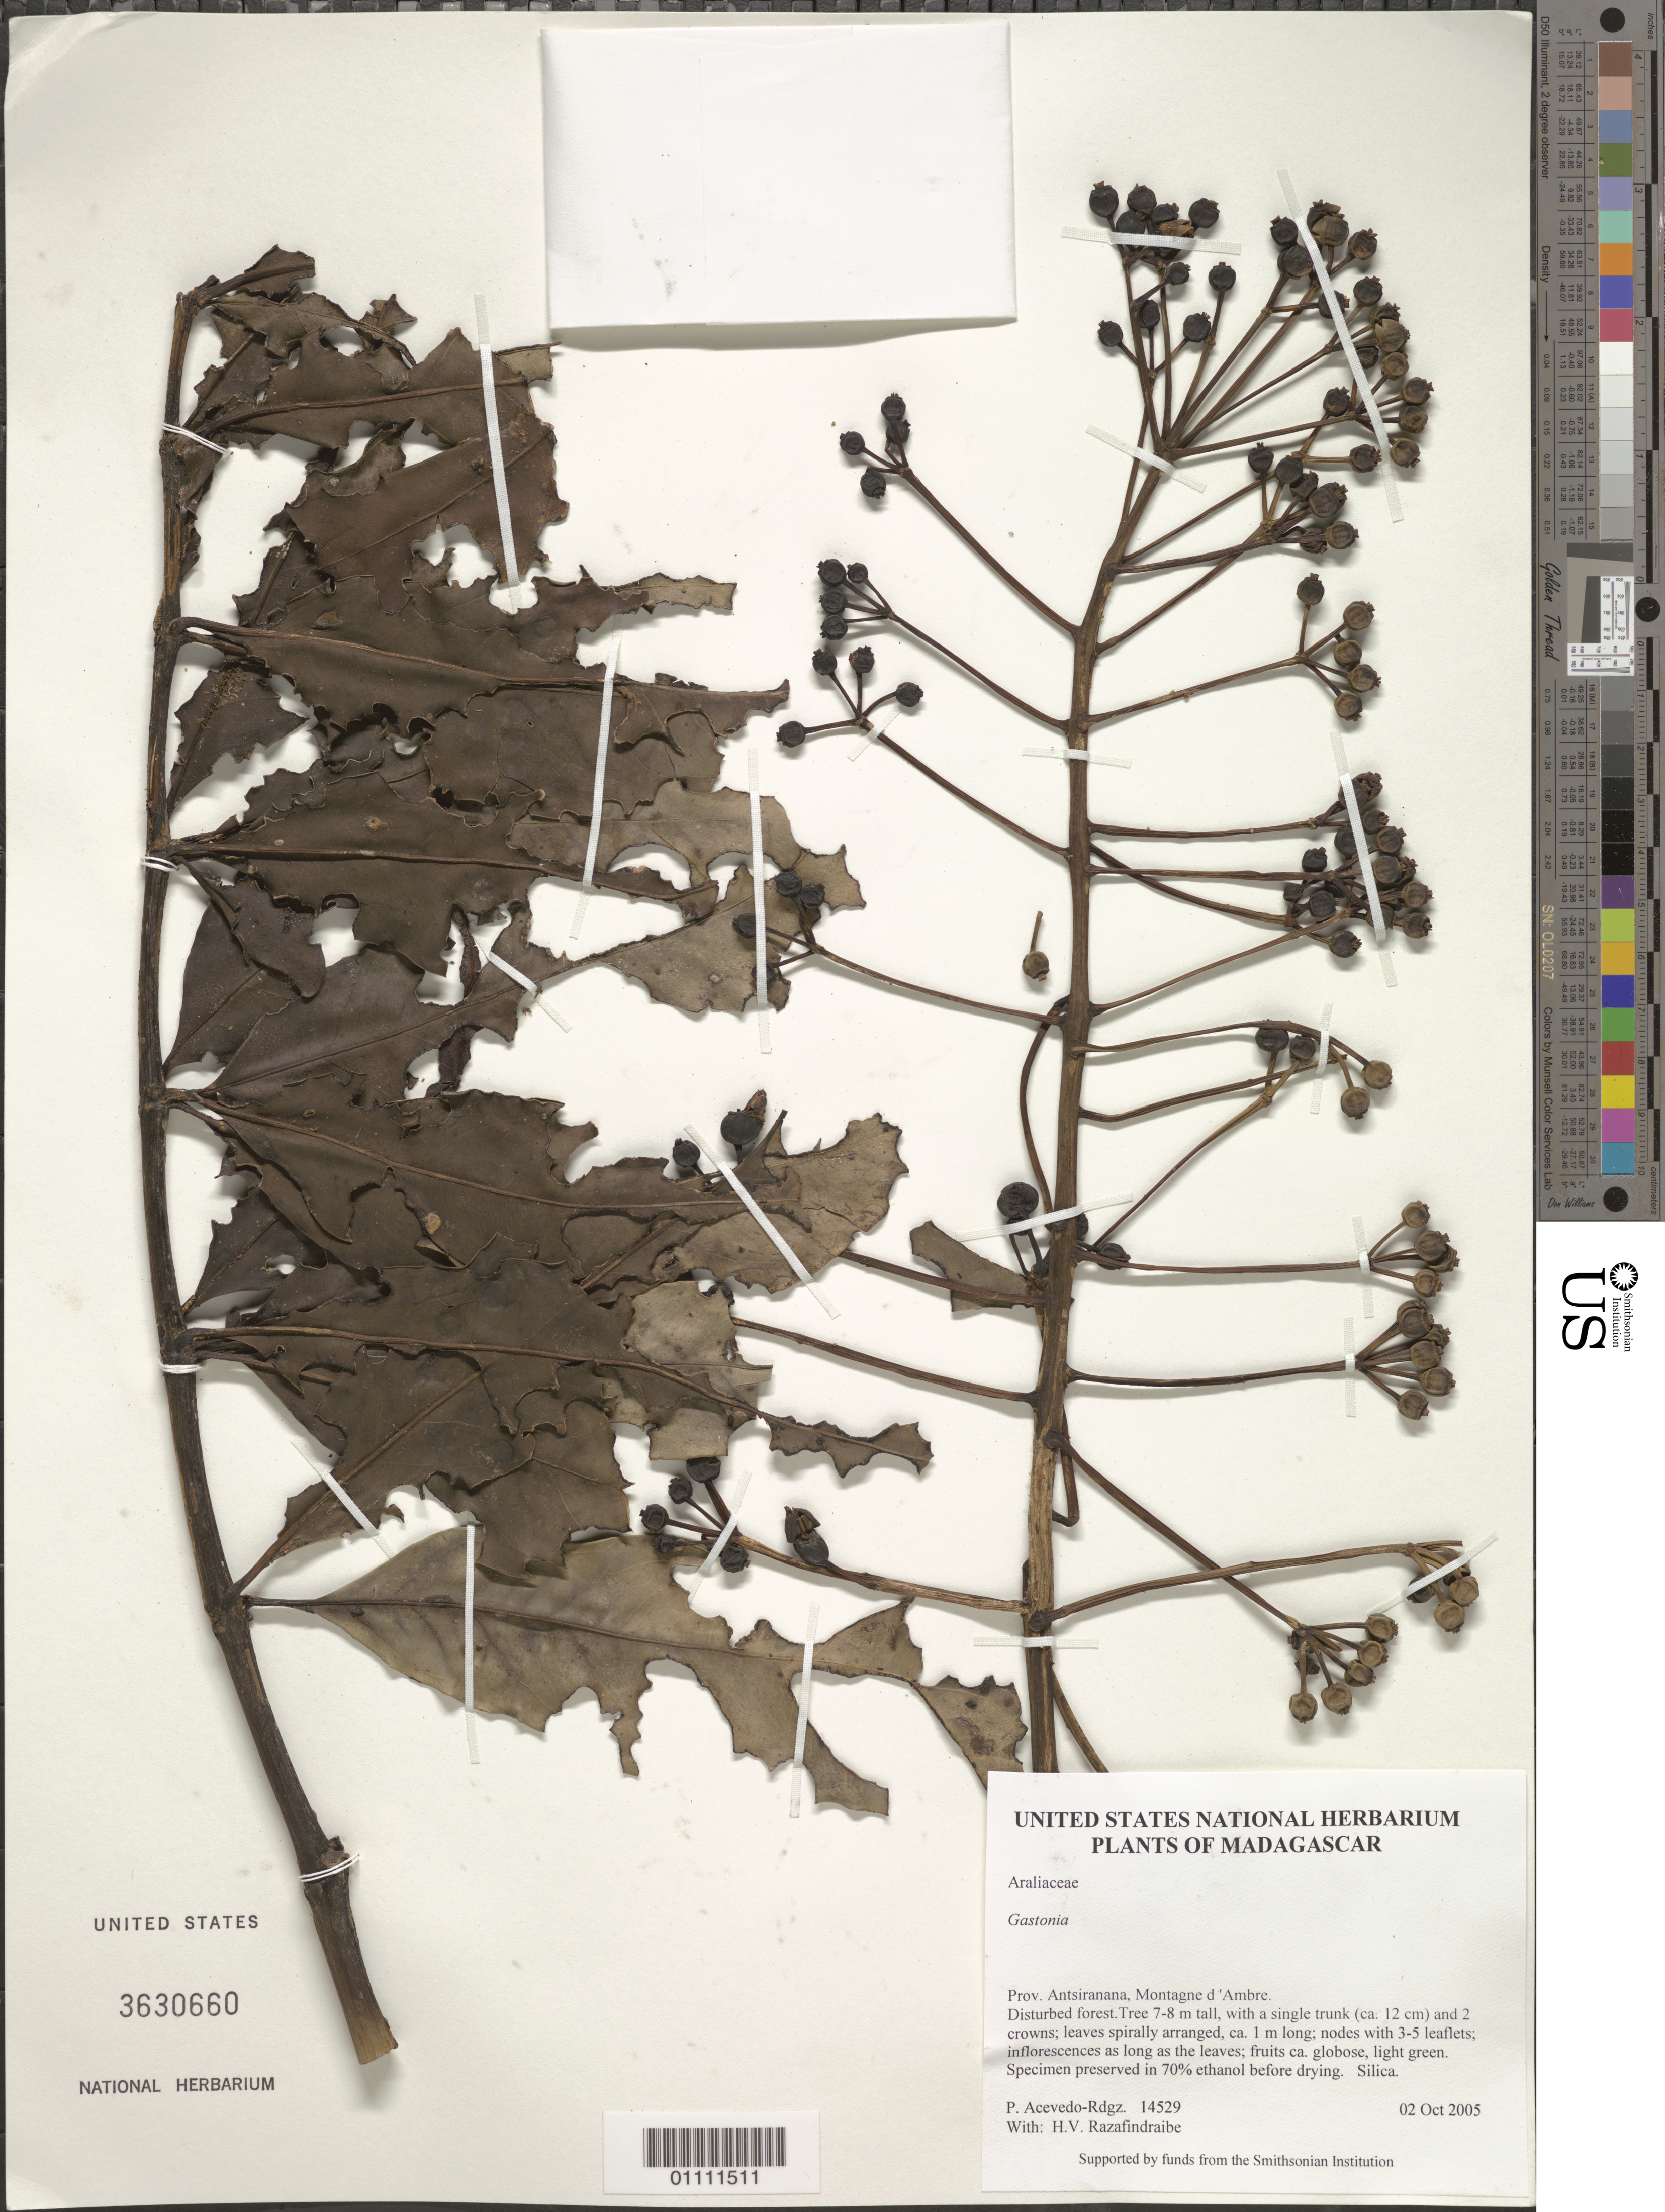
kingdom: Plantae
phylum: Tracheophyta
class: Magnoliopsida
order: Apiales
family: Araliaceae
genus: Gastonia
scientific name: Gastonia sp.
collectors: P. Acevedo-Rodr. & H. Razafindraibe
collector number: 14529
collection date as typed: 02 Oct 2005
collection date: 2005-10-02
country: Madagascar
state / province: Diana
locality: Prov. Antsiranana, Montagne d 'Ambre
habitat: Disturbed forest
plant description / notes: US, MO, K, P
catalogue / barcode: US 3630660